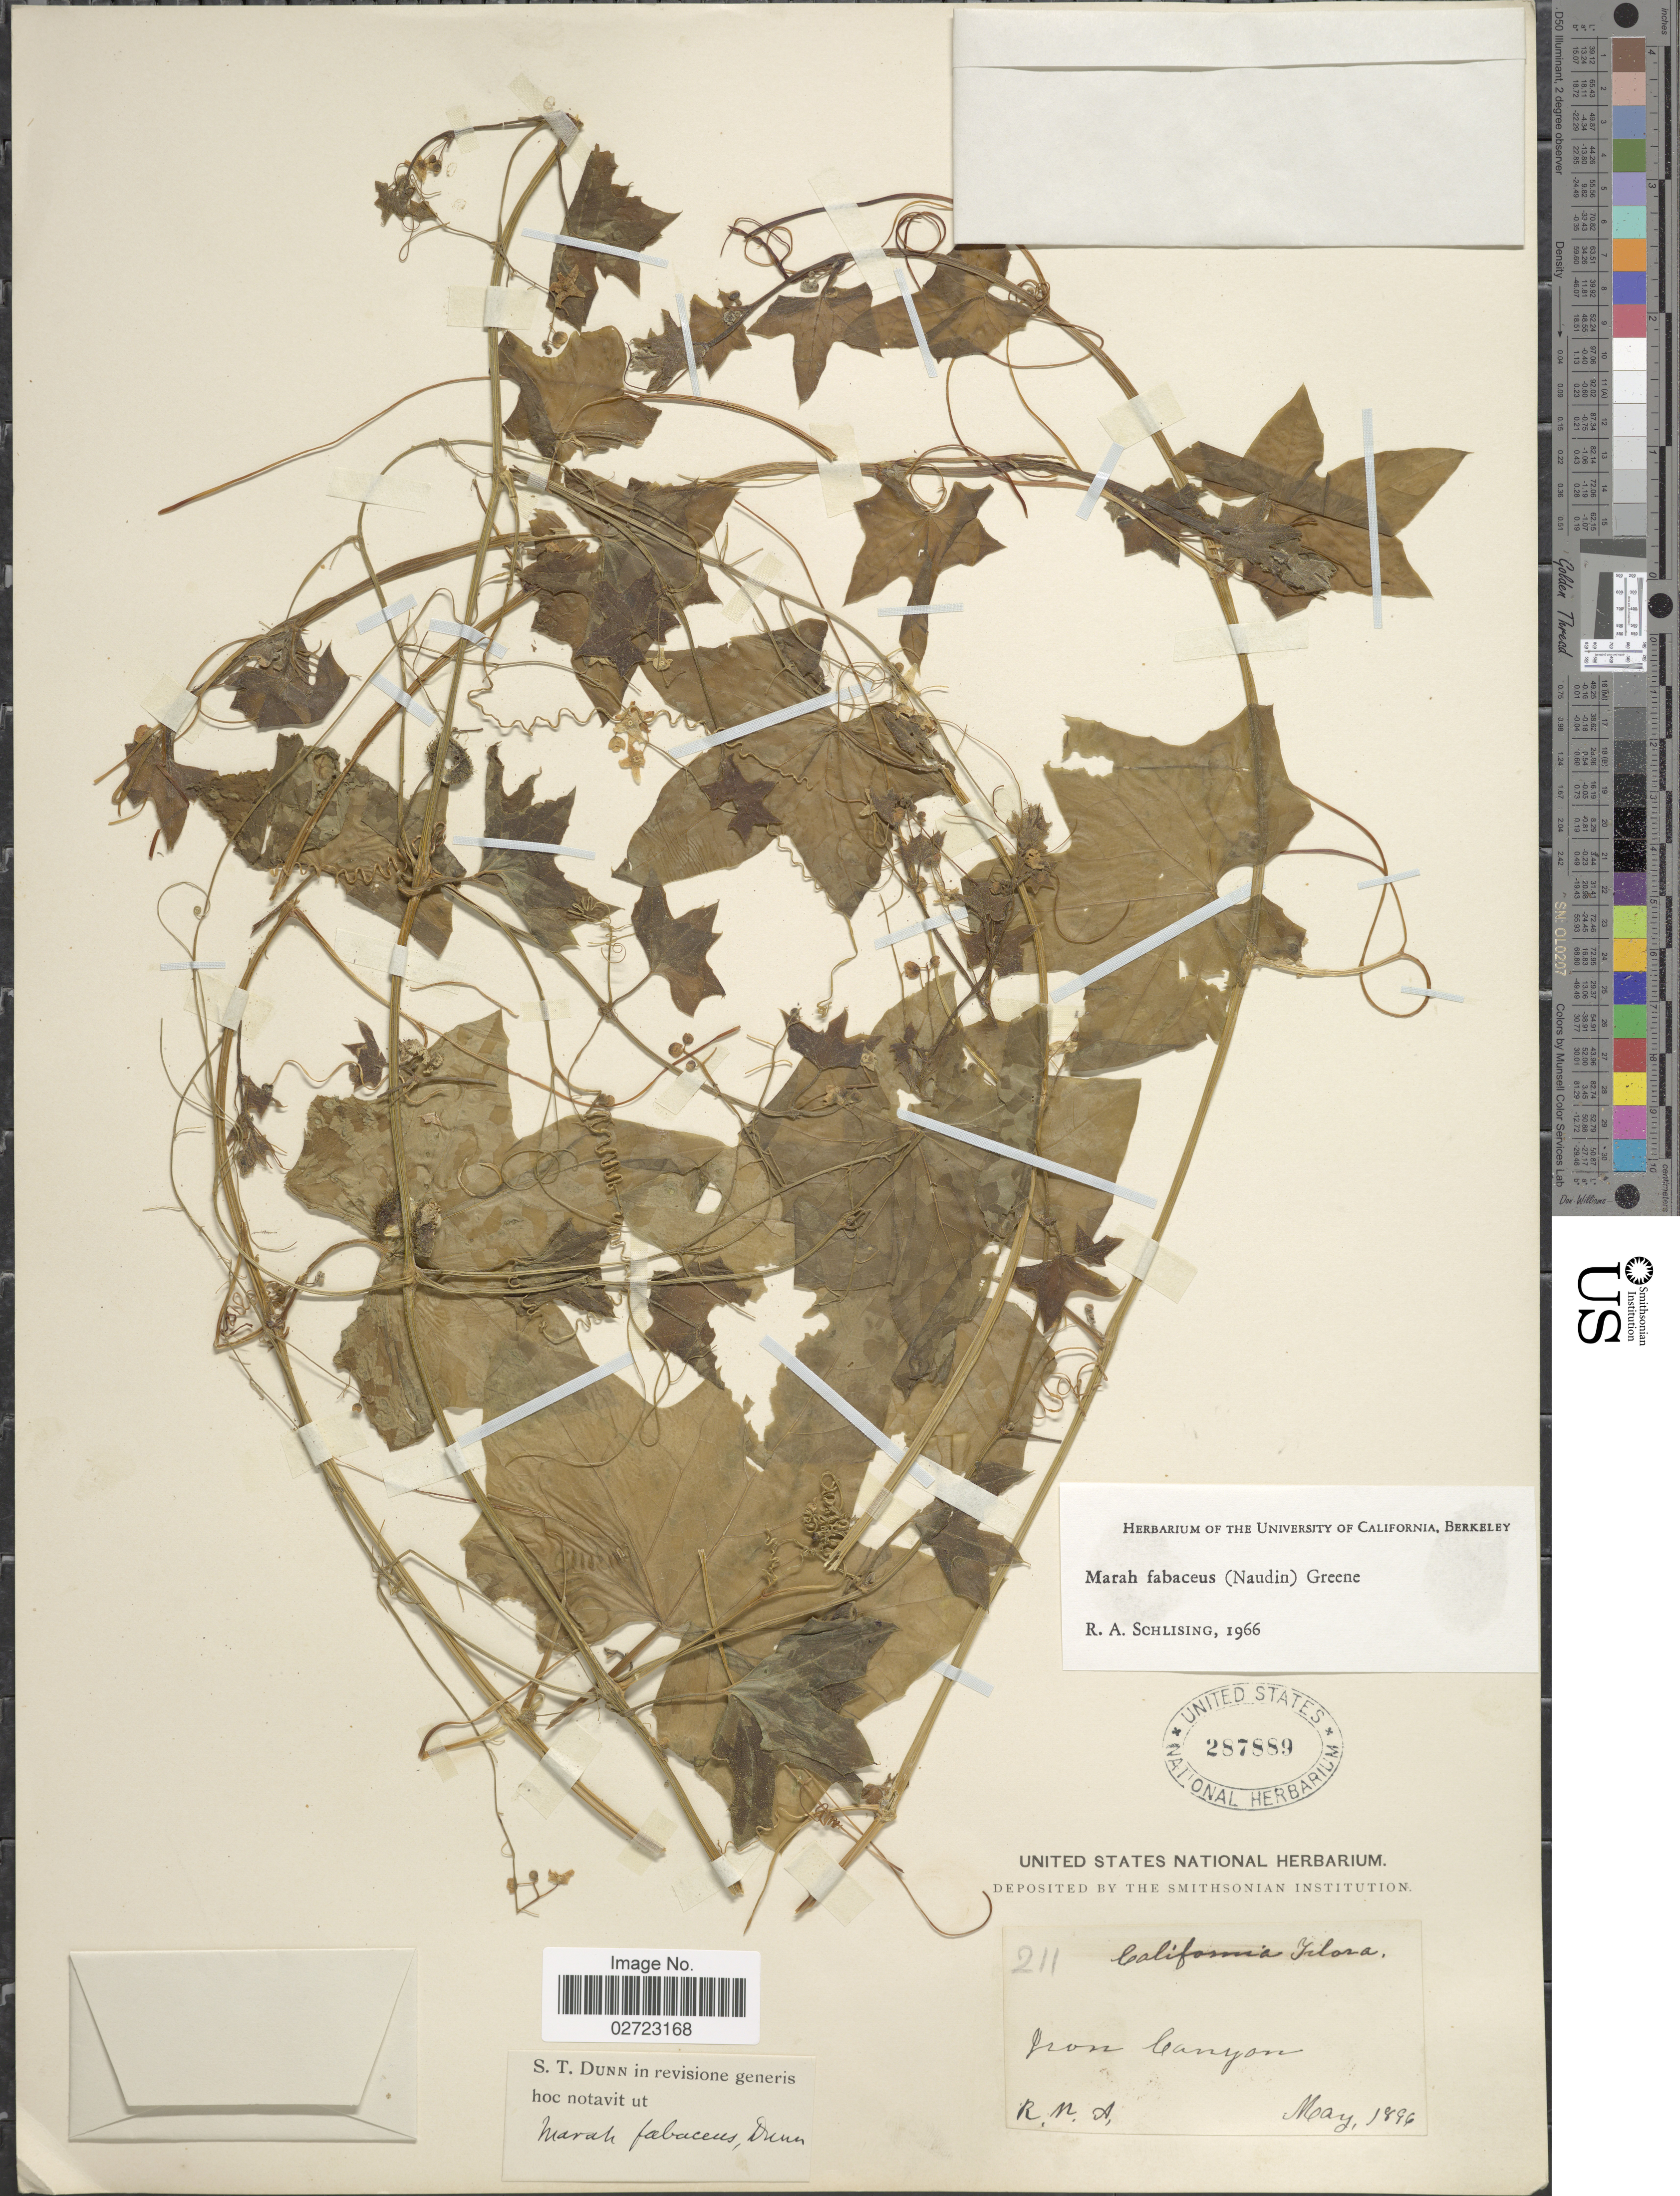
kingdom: Plantae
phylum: Tracheophyta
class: Magnoliopsida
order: Cucurbitales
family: Cucurbitaceae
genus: Marah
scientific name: Marah fabacea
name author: (Naudin) Greene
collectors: R. M. A.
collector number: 211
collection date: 1896-05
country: United States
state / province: California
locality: Iron Canyon.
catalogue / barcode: US 287889